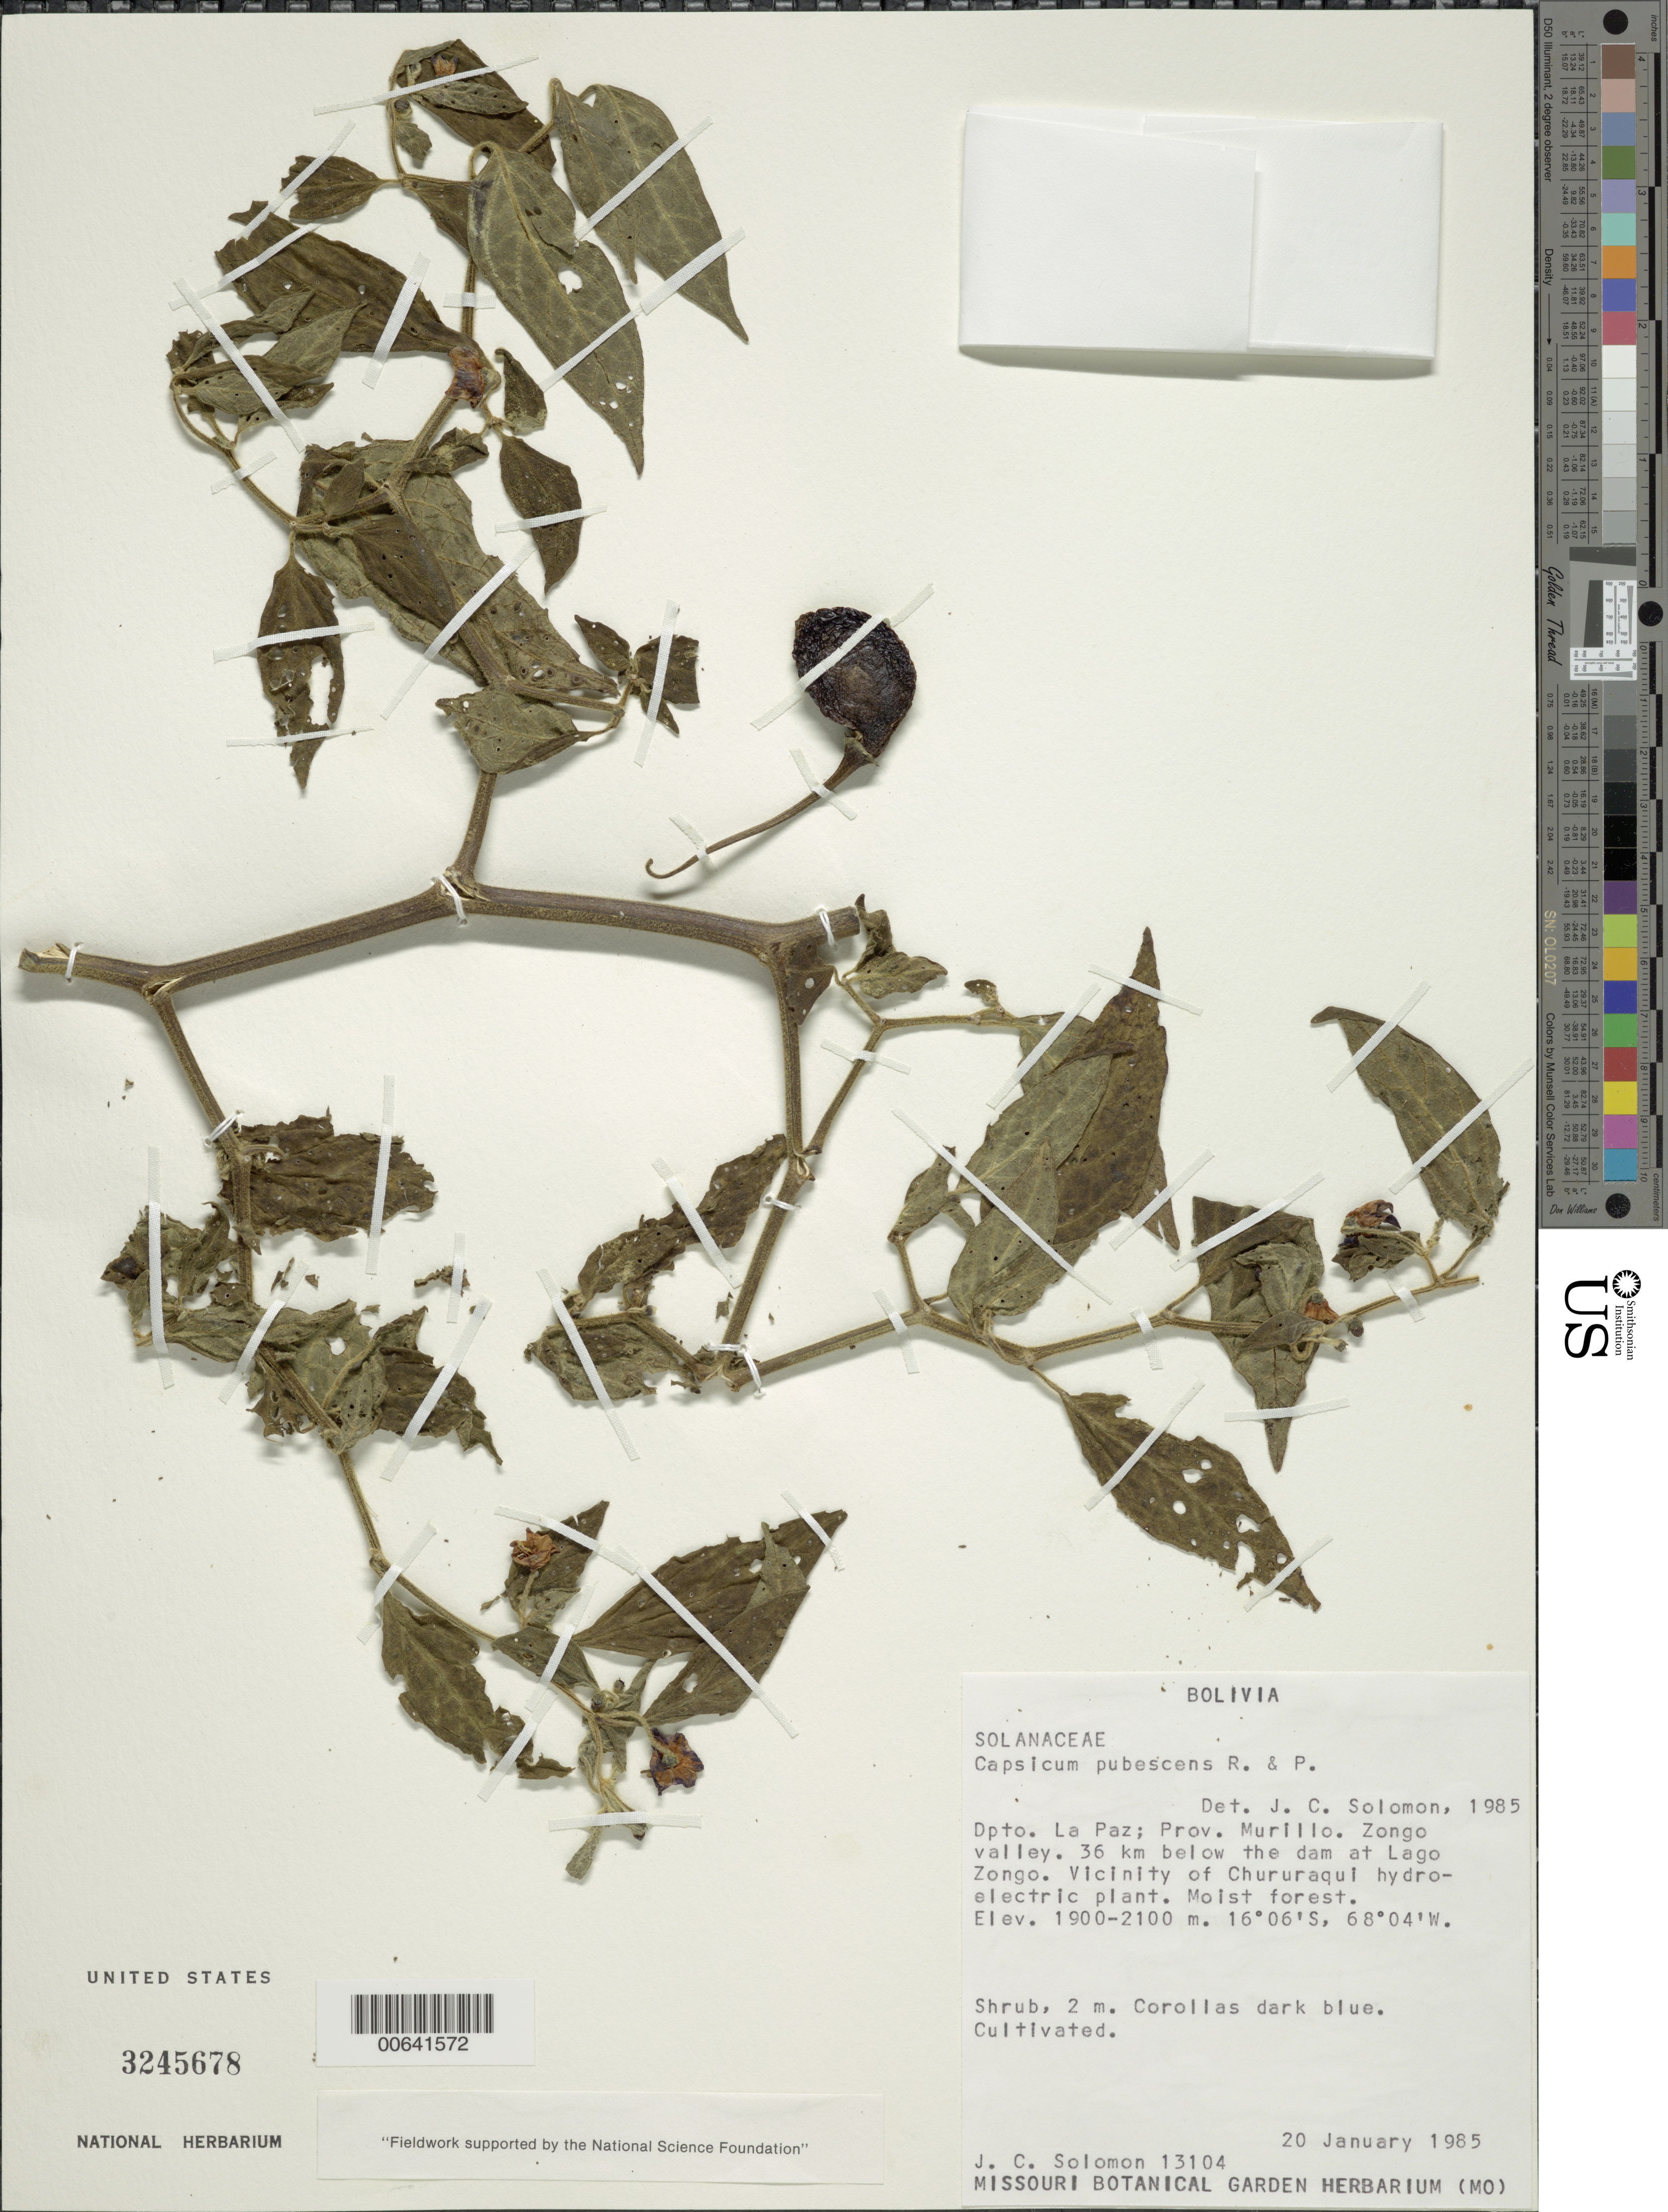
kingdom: Plantae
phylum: Tracheophyta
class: Magnoliopsida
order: Solanales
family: Solanaceae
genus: Capsicum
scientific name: Capsicum pubescens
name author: Ruiz & Pav.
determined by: Solomon, J. C., (MO), Missouri Botanical Garden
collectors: J. C. Solomon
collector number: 13104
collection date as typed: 20 Jan 1985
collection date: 1985-01-20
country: Bolivia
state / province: La Paz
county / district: Murillo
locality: Murillo. Valle del Zongo, Comunidad de Chururaqui,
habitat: Bosque muy húmedo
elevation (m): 1900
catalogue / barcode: US 3245678